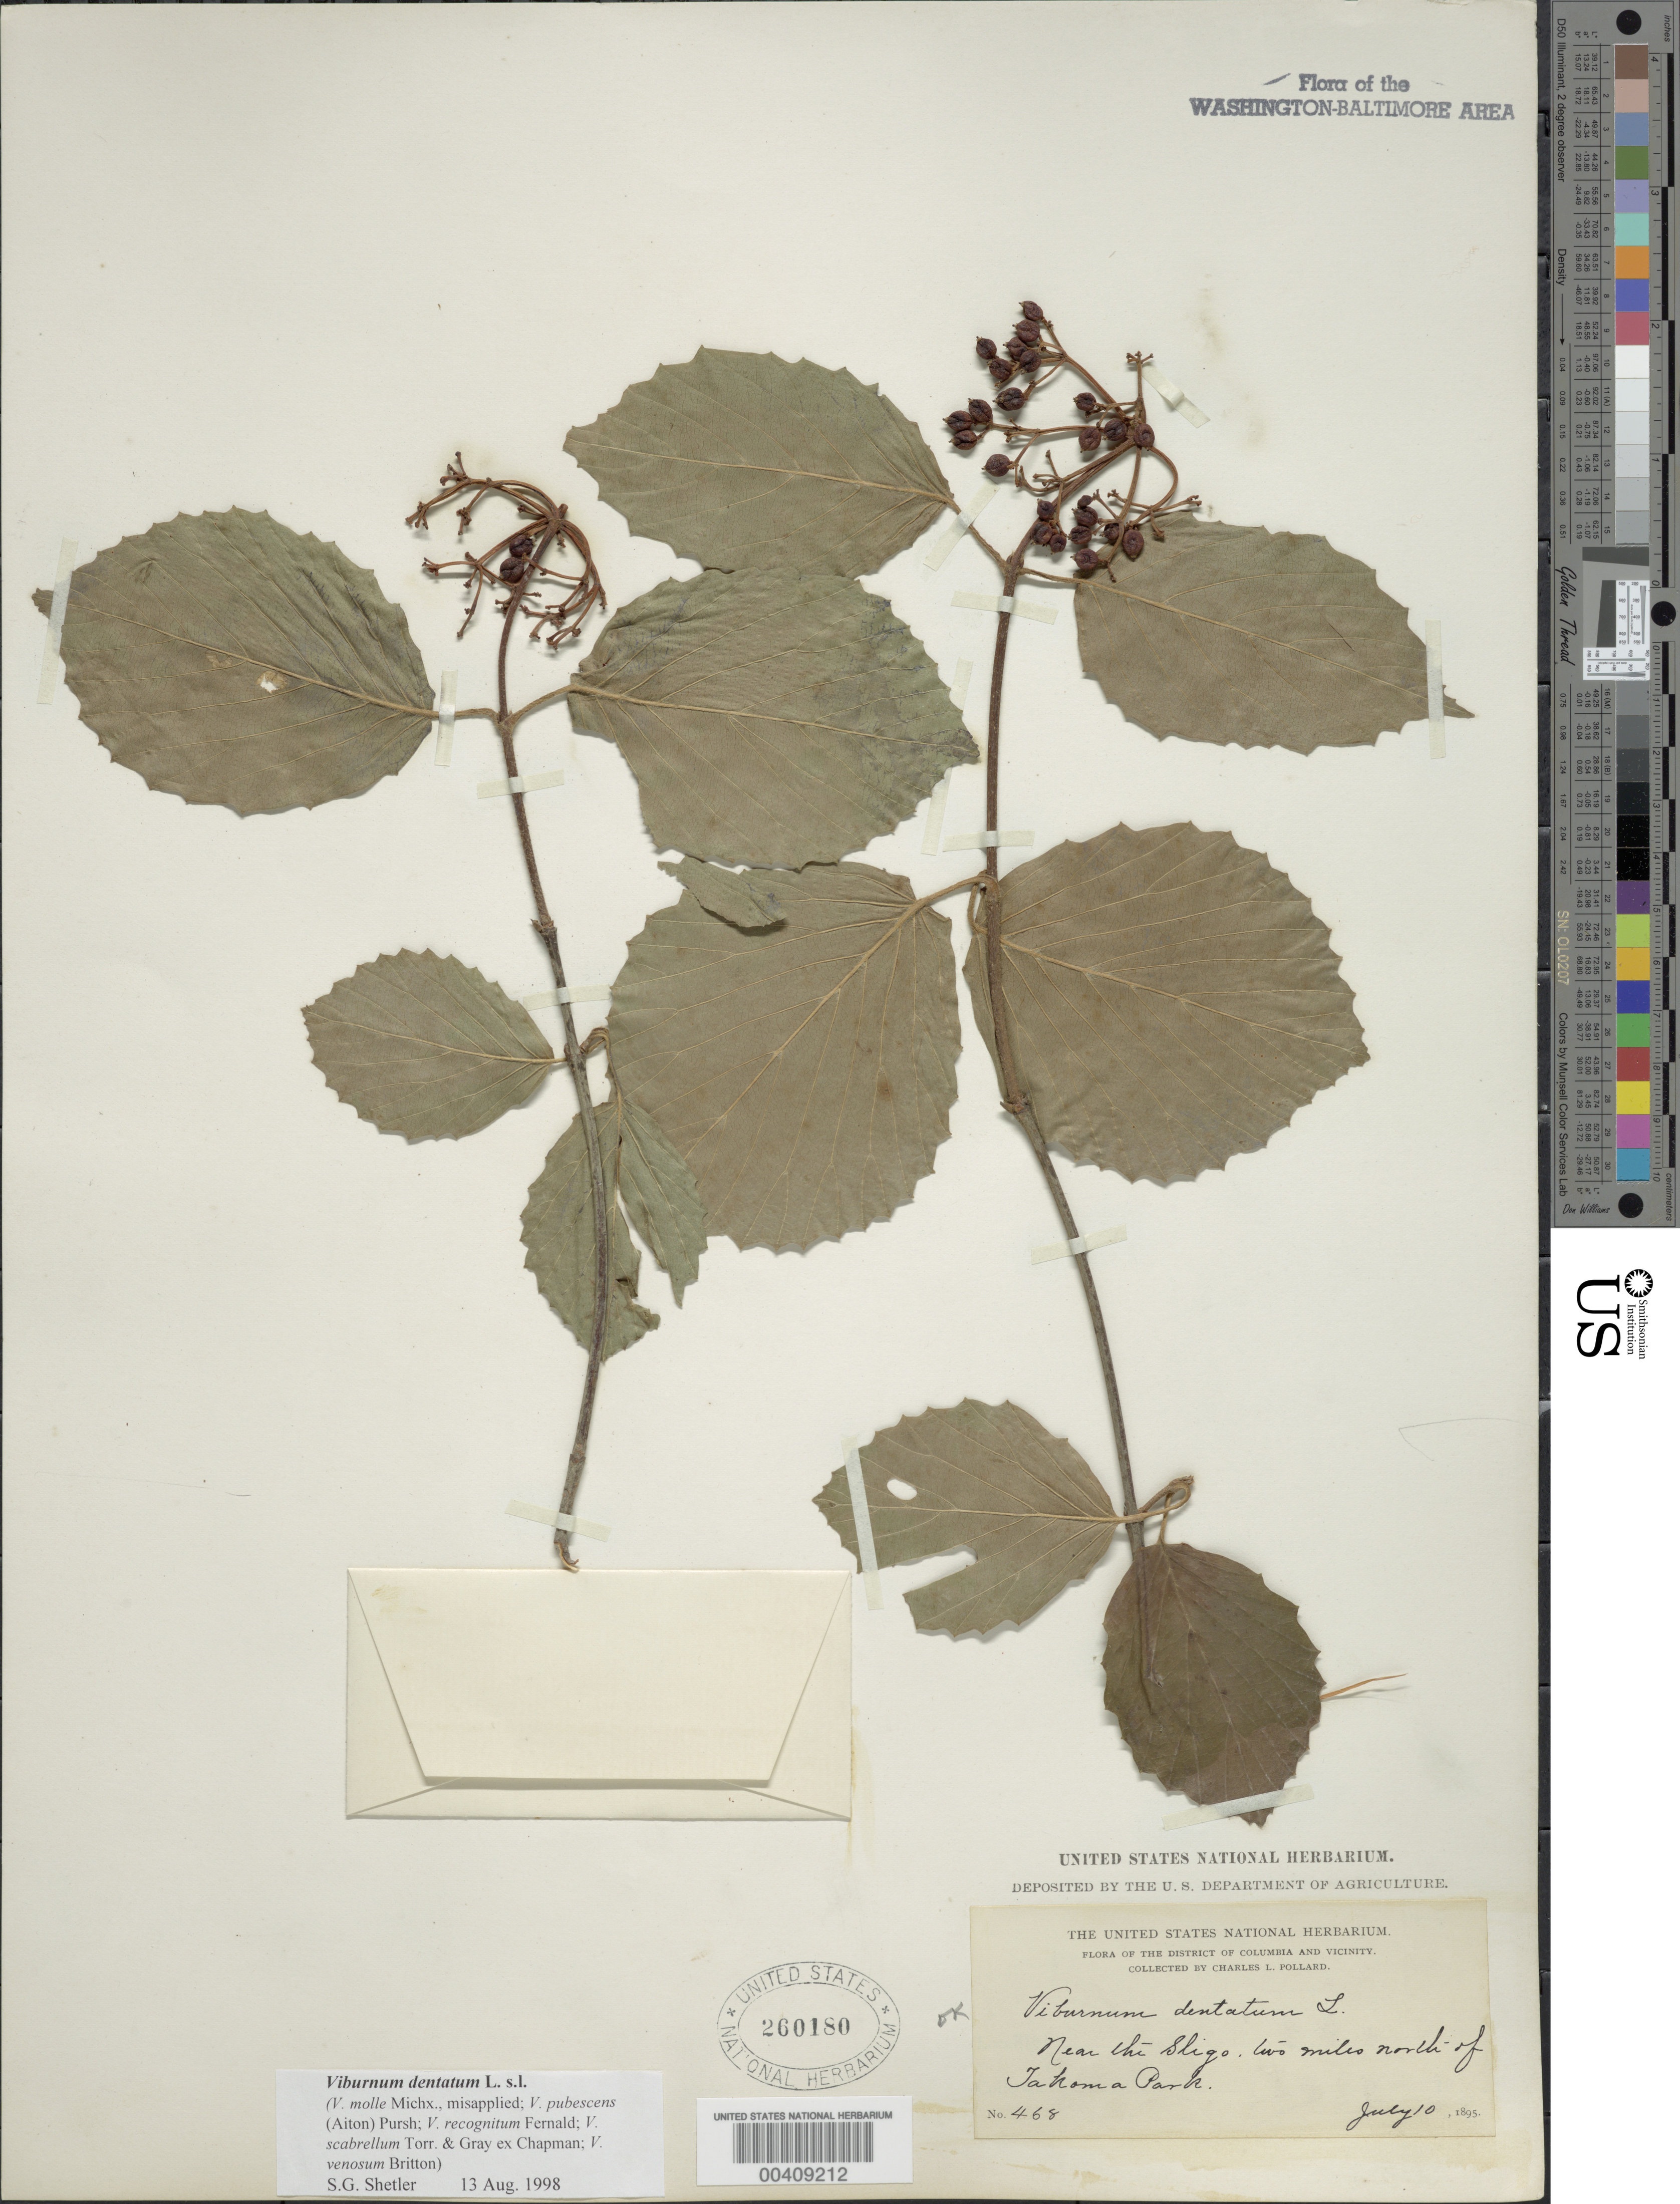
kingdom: Plantae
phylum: Tracheophyta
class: Magnoliopsida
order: Dipsacales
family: Viburnaceae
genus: Viburnum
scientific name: Viburnum dentatum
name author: L.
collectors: C. L. Pollard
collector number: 468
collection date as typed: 10 Jul 1895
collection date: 1895-07-10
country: United States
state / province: Maryland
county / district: Montgomery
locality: Sligo Creek, north of Takoma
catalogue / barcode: US 260180